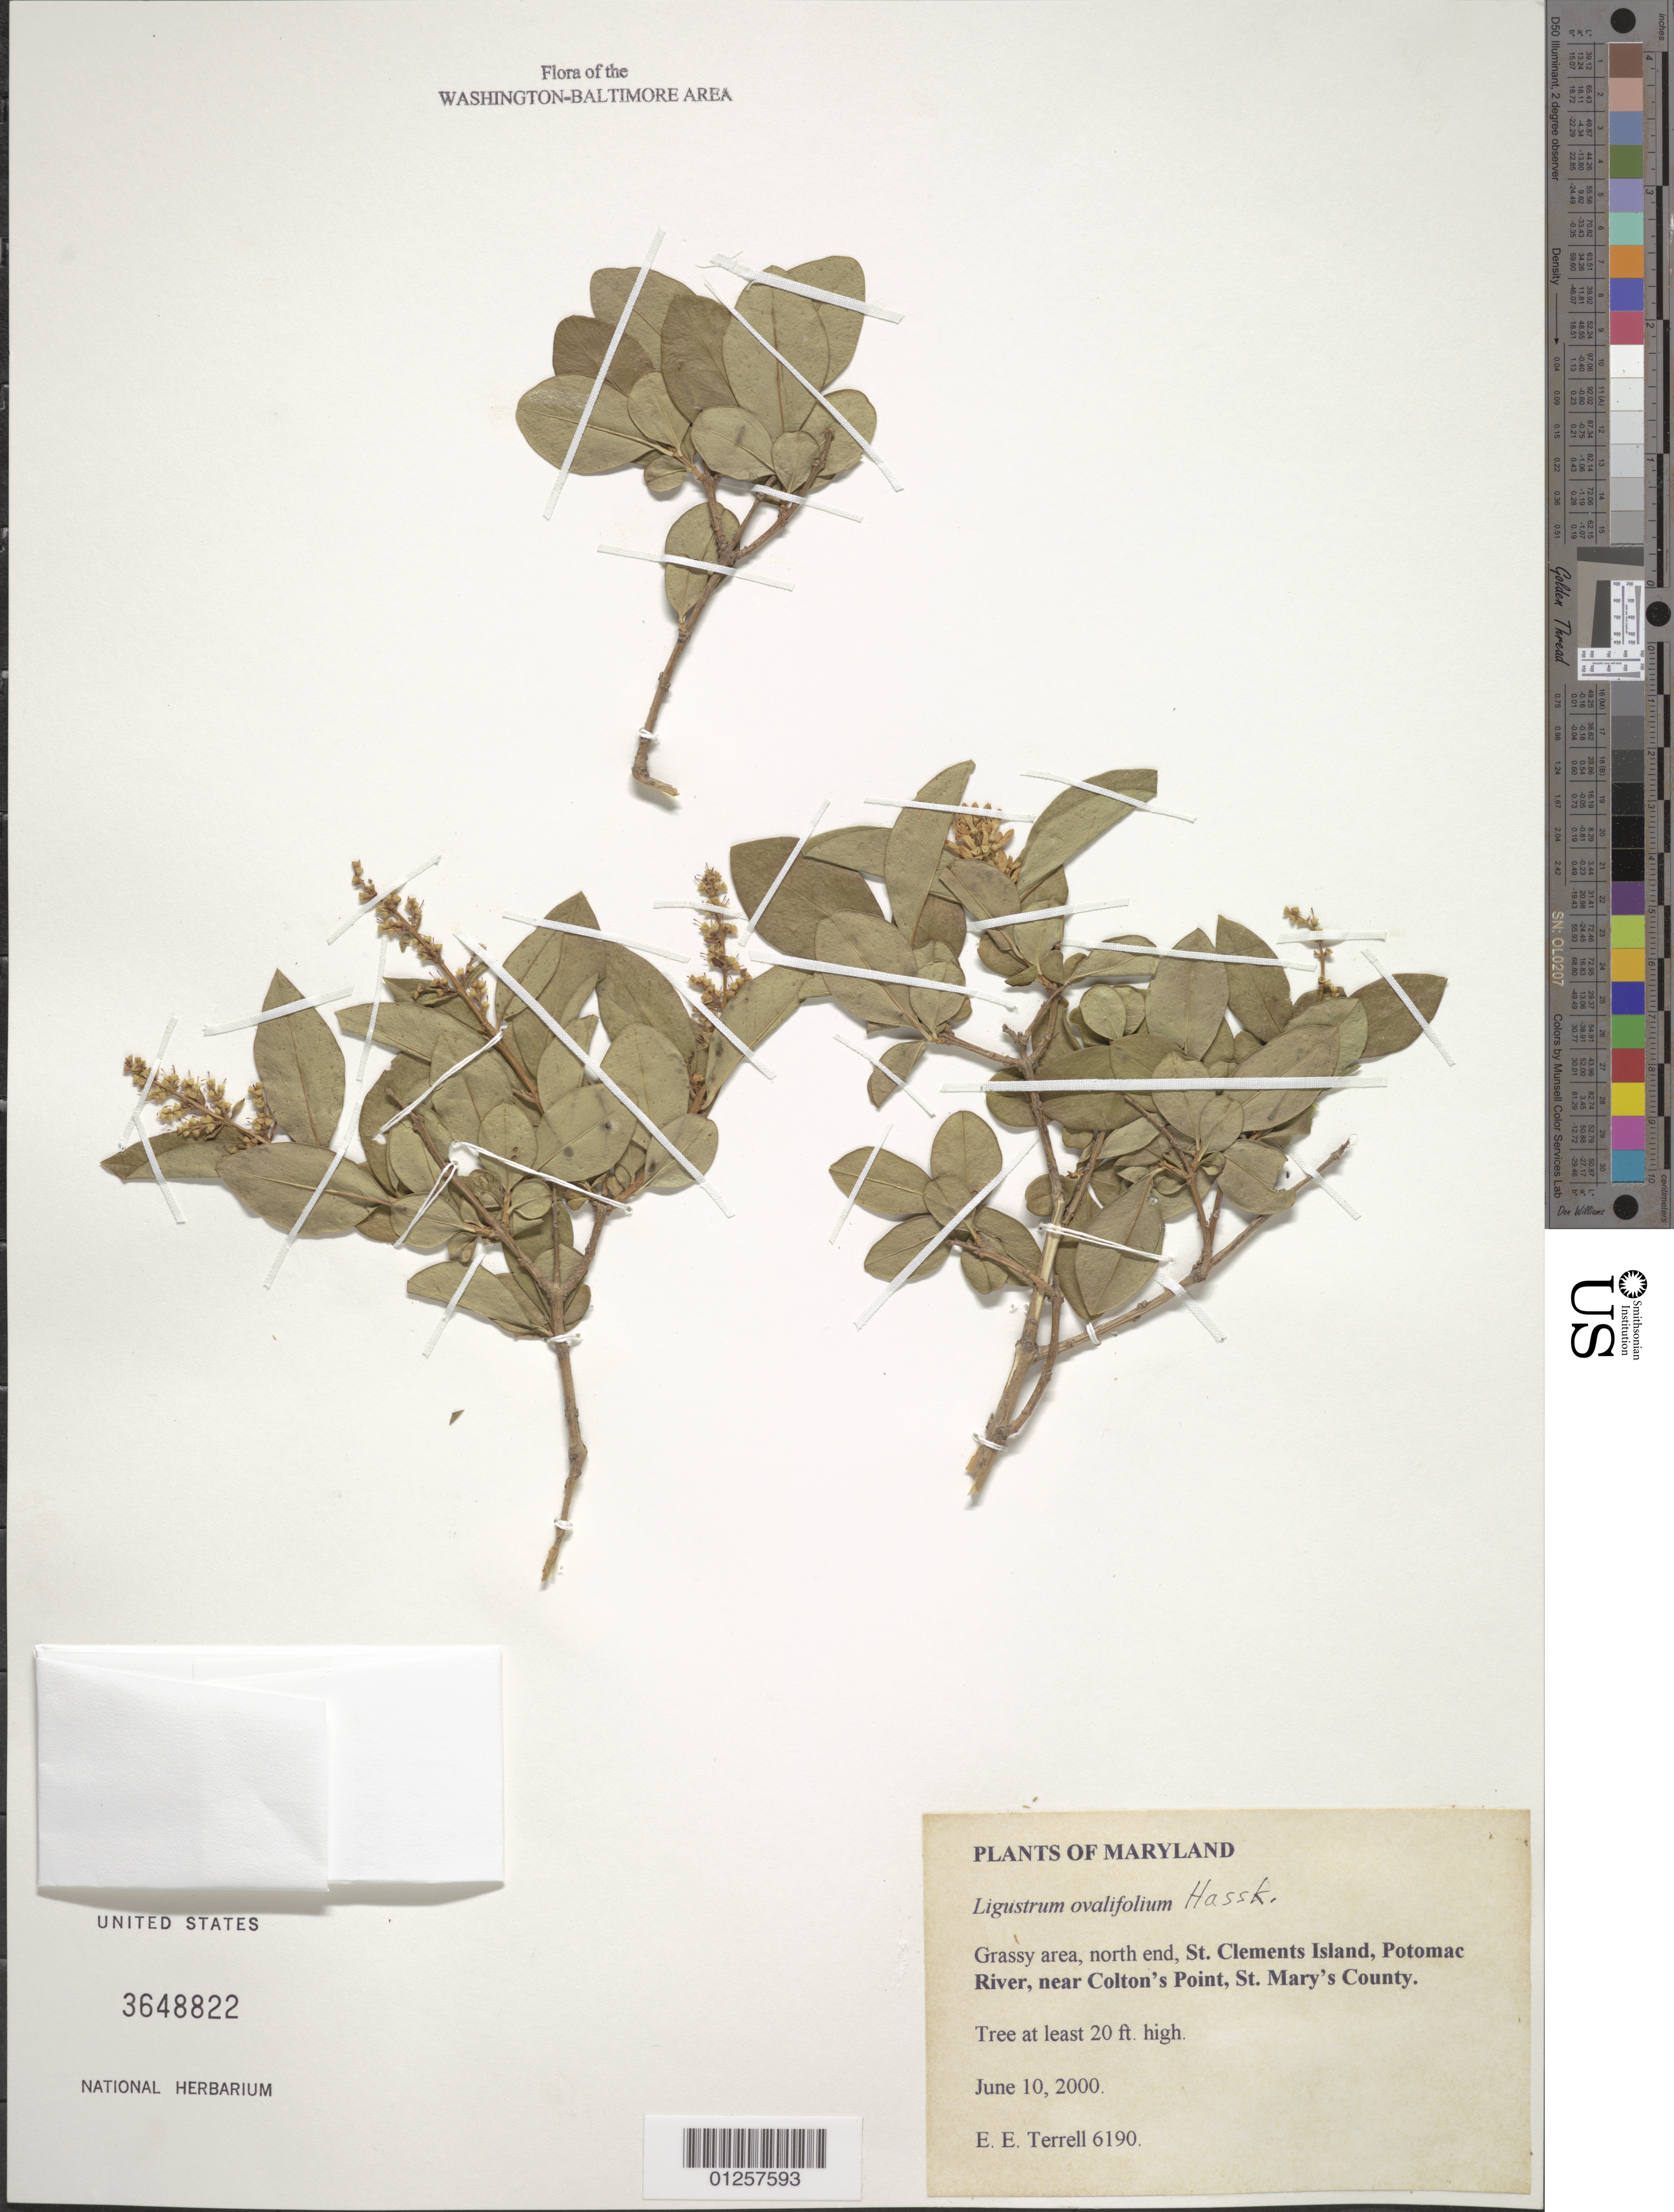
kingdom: Plantae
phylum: Tracheophyta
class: Magnoliopsida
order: Lamiales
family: Oleaceae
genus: Ligustrum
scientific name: Ligustrum ovalifolium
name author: Hassk.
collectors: E. E. Terrell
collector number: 6190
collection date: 2000-06-10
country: United States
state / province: Maryland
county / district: St. Mary's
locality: Grassy area, north end, St. Clements Island, Potomac River, near Colton's Point.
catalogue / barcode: US 3648822